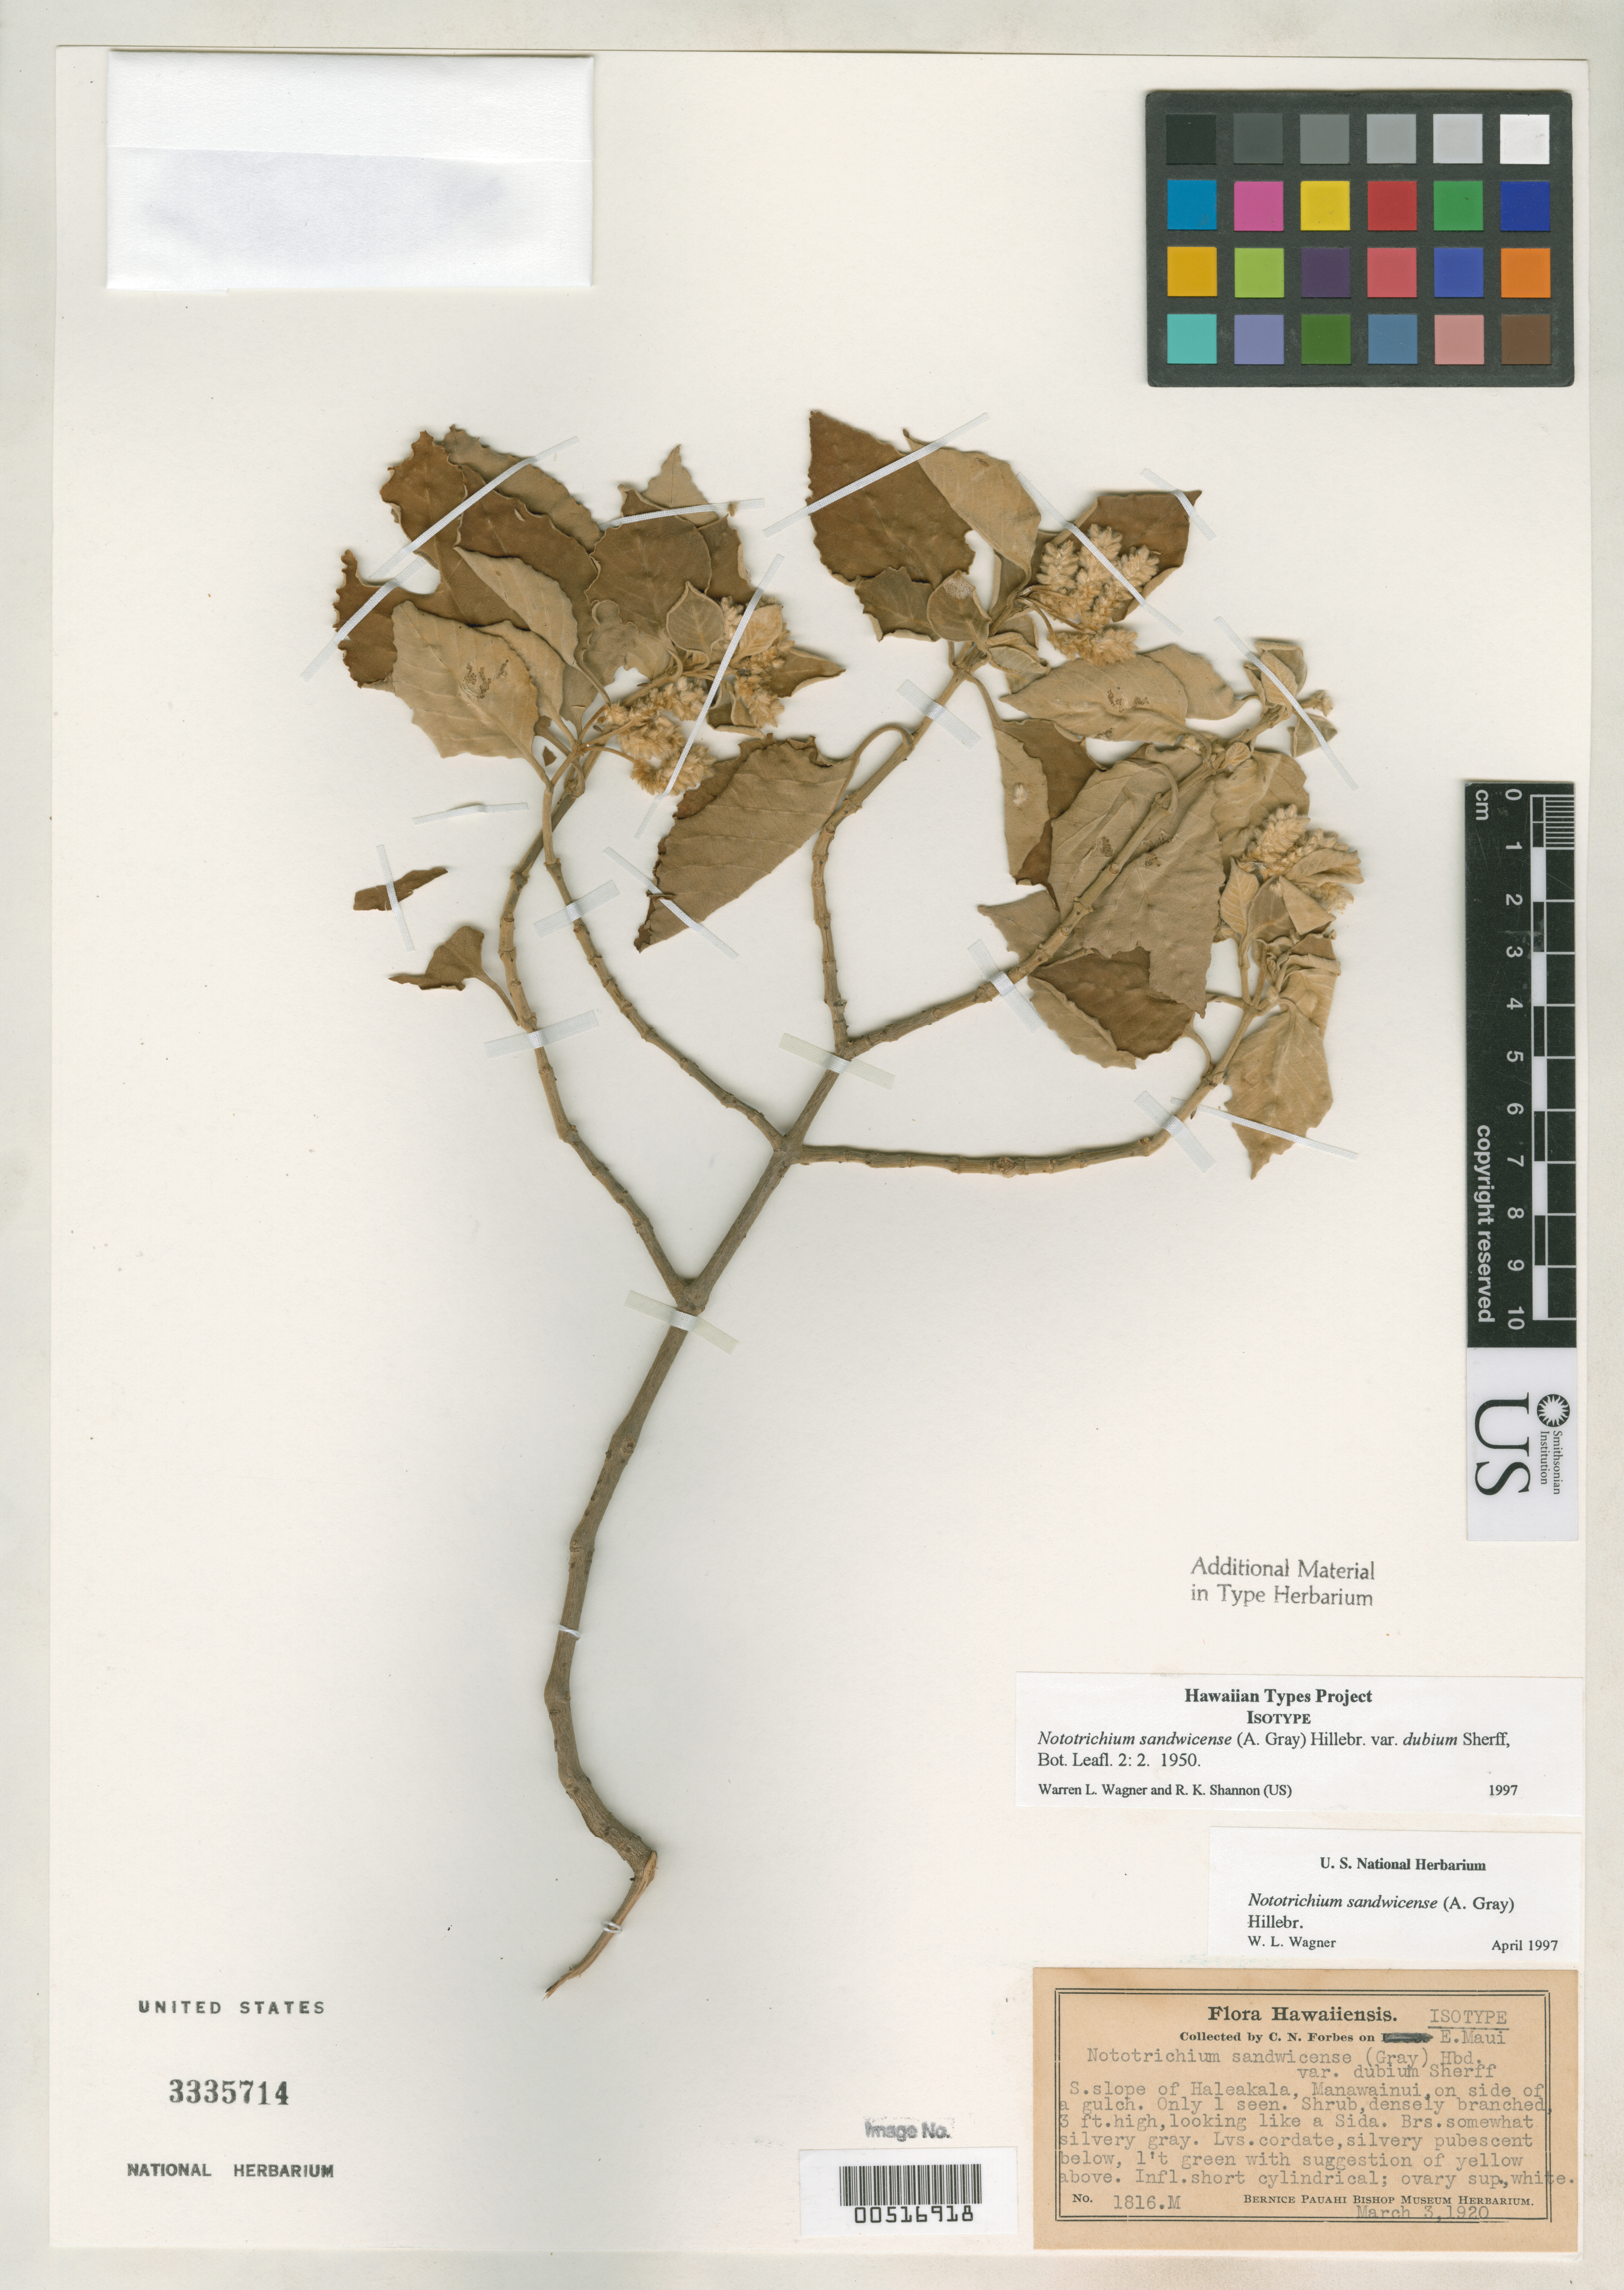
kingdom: Plantae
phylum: Tracheophyta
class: Magnoliopsida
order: Caryophyllales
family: Amaranthaceae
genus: Nototrichium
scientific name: Nototrichium sandwicense var. dubium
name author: Sherff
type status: Isotype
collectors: C. N. Forbes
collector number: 1816.M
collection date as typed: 03 Mar 1920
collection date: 1920-03-03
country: United States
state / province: Hawaii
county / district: Maui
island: Maui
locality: Maui. Manawainui, S. slope of Haleakala.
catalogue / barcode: US 3335714